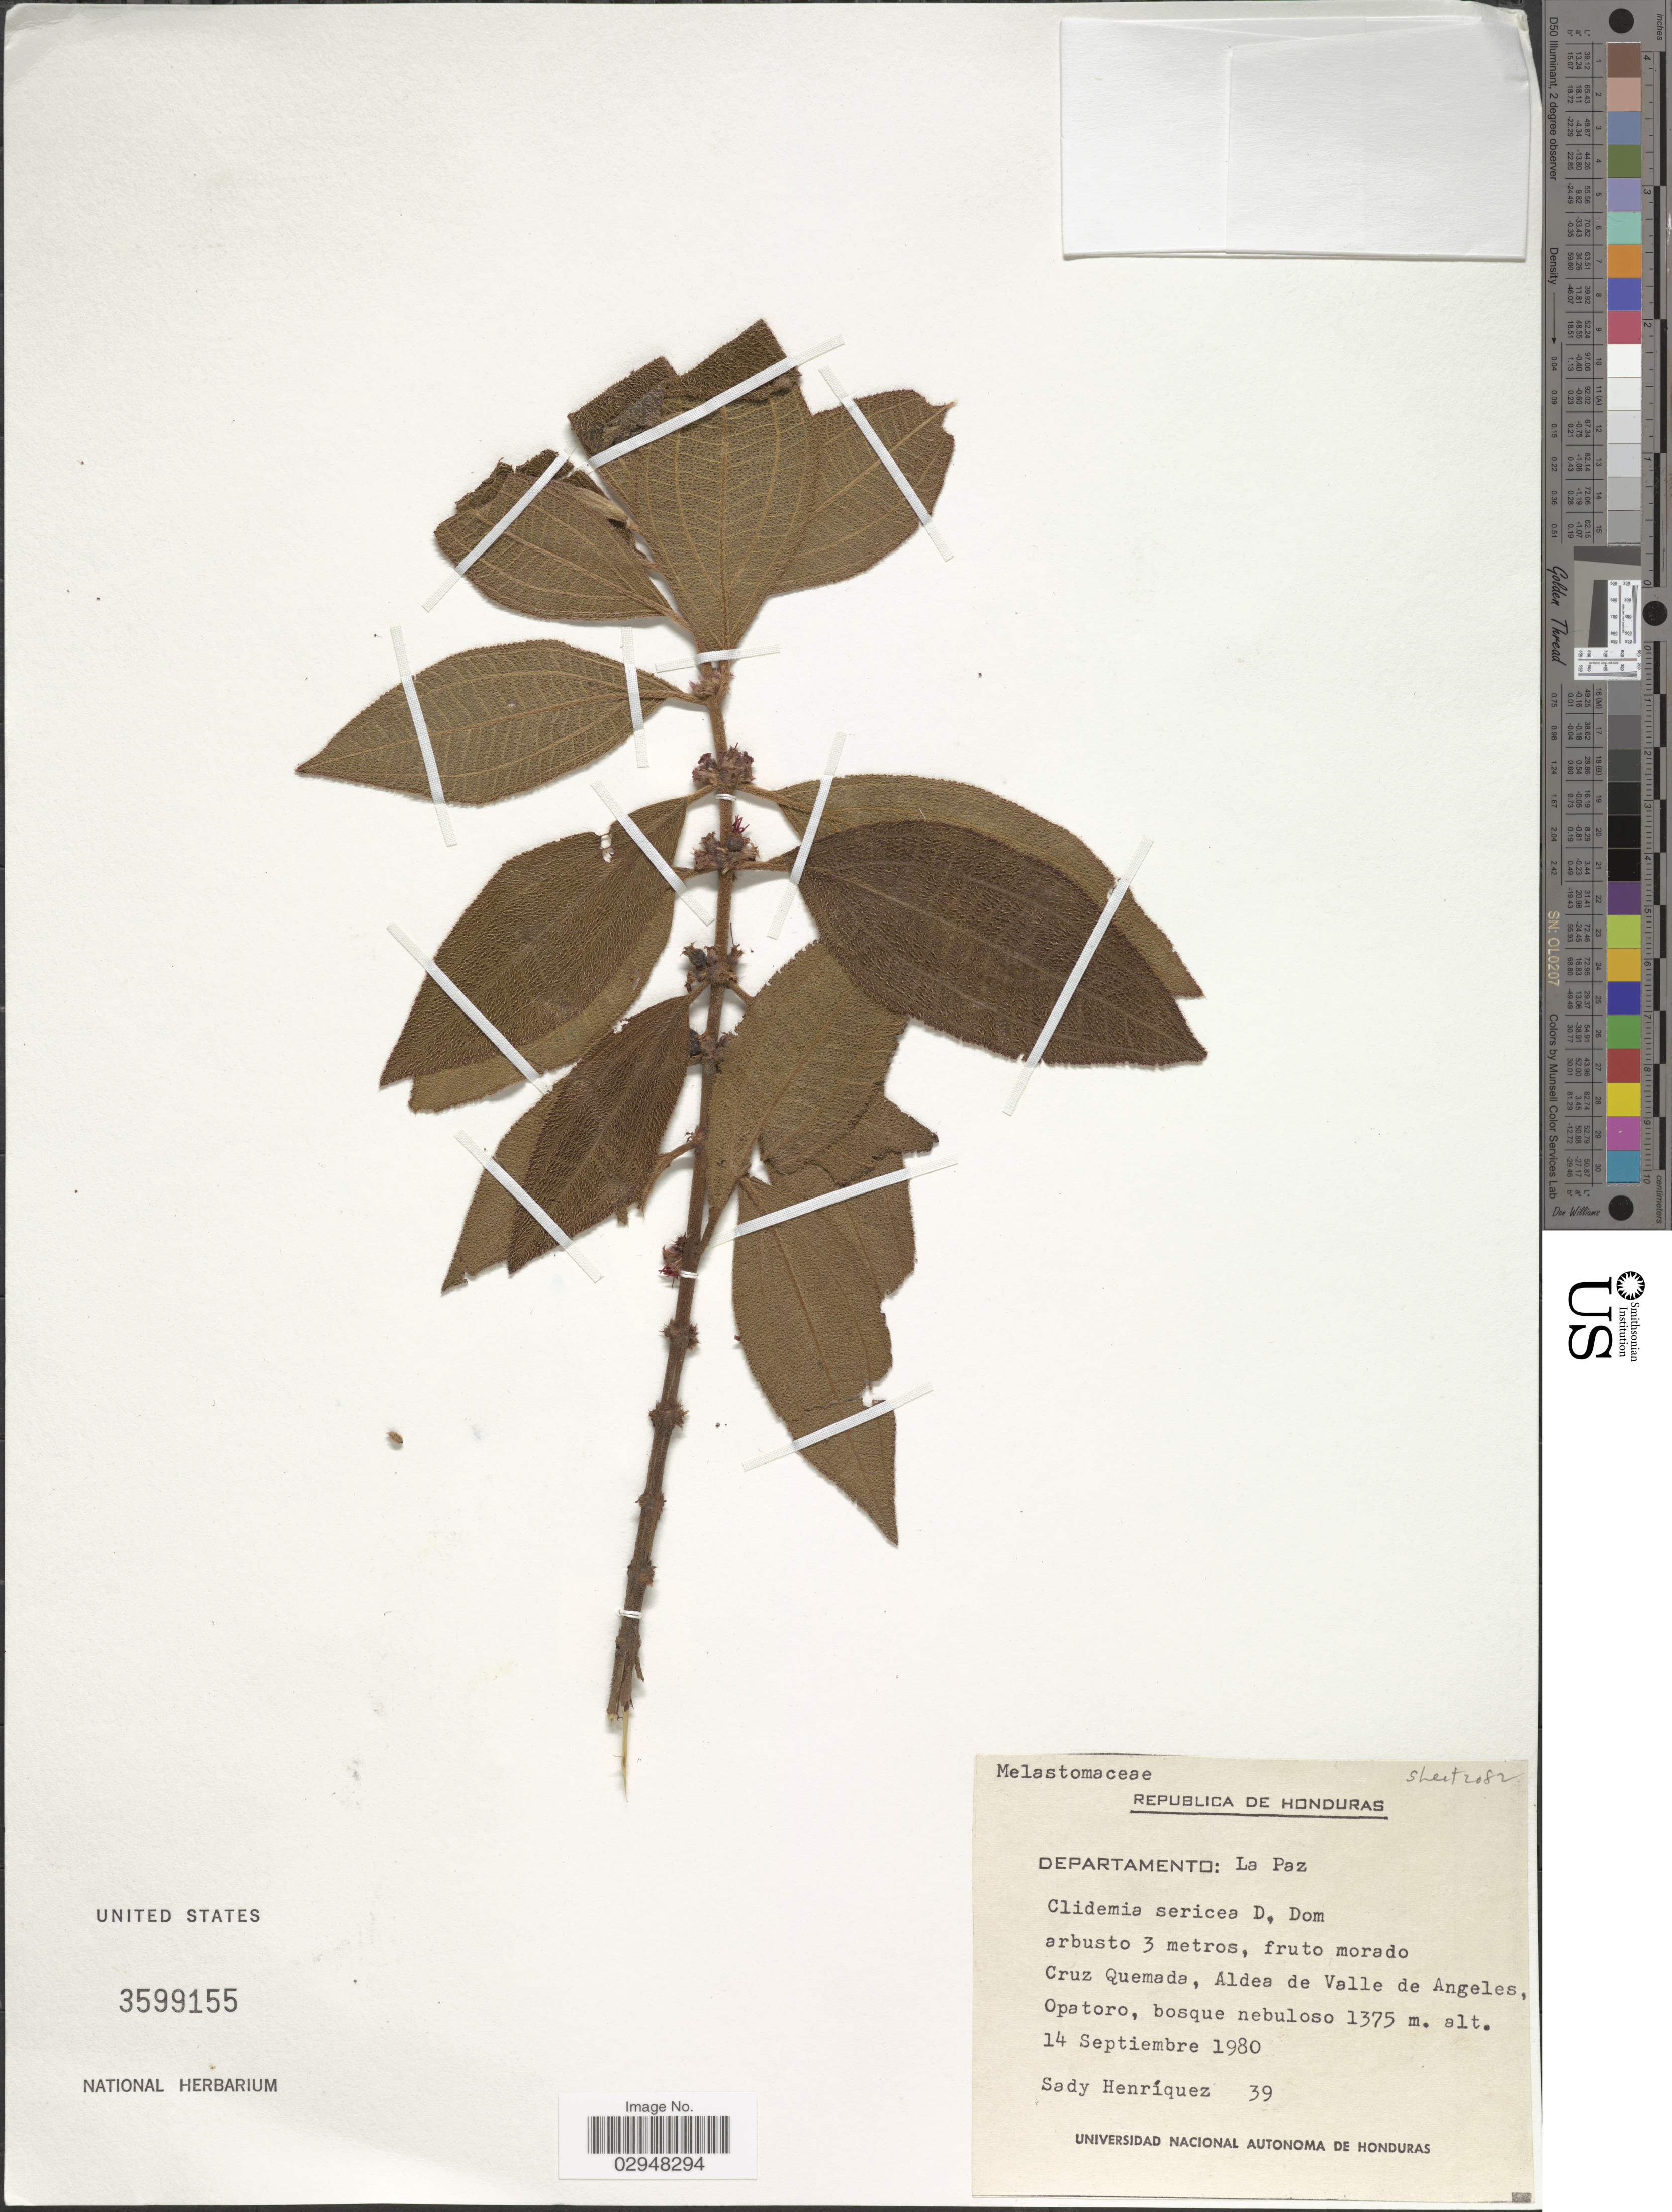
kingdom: Plantae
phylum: Tracheophyta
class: Magnoliopsida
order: Myrtales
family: Melastomataceae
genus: Clidemia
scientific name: Clidemia sericea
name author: D. Don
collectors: S. Henríquez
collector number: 39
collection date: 1980-09-14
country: Honduras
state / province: La Paz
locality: Departamento La Paz, Cruz Quemada, Aldea de Valle de Angeles, Opatoro.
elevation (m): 1375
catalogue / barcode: US 3599155